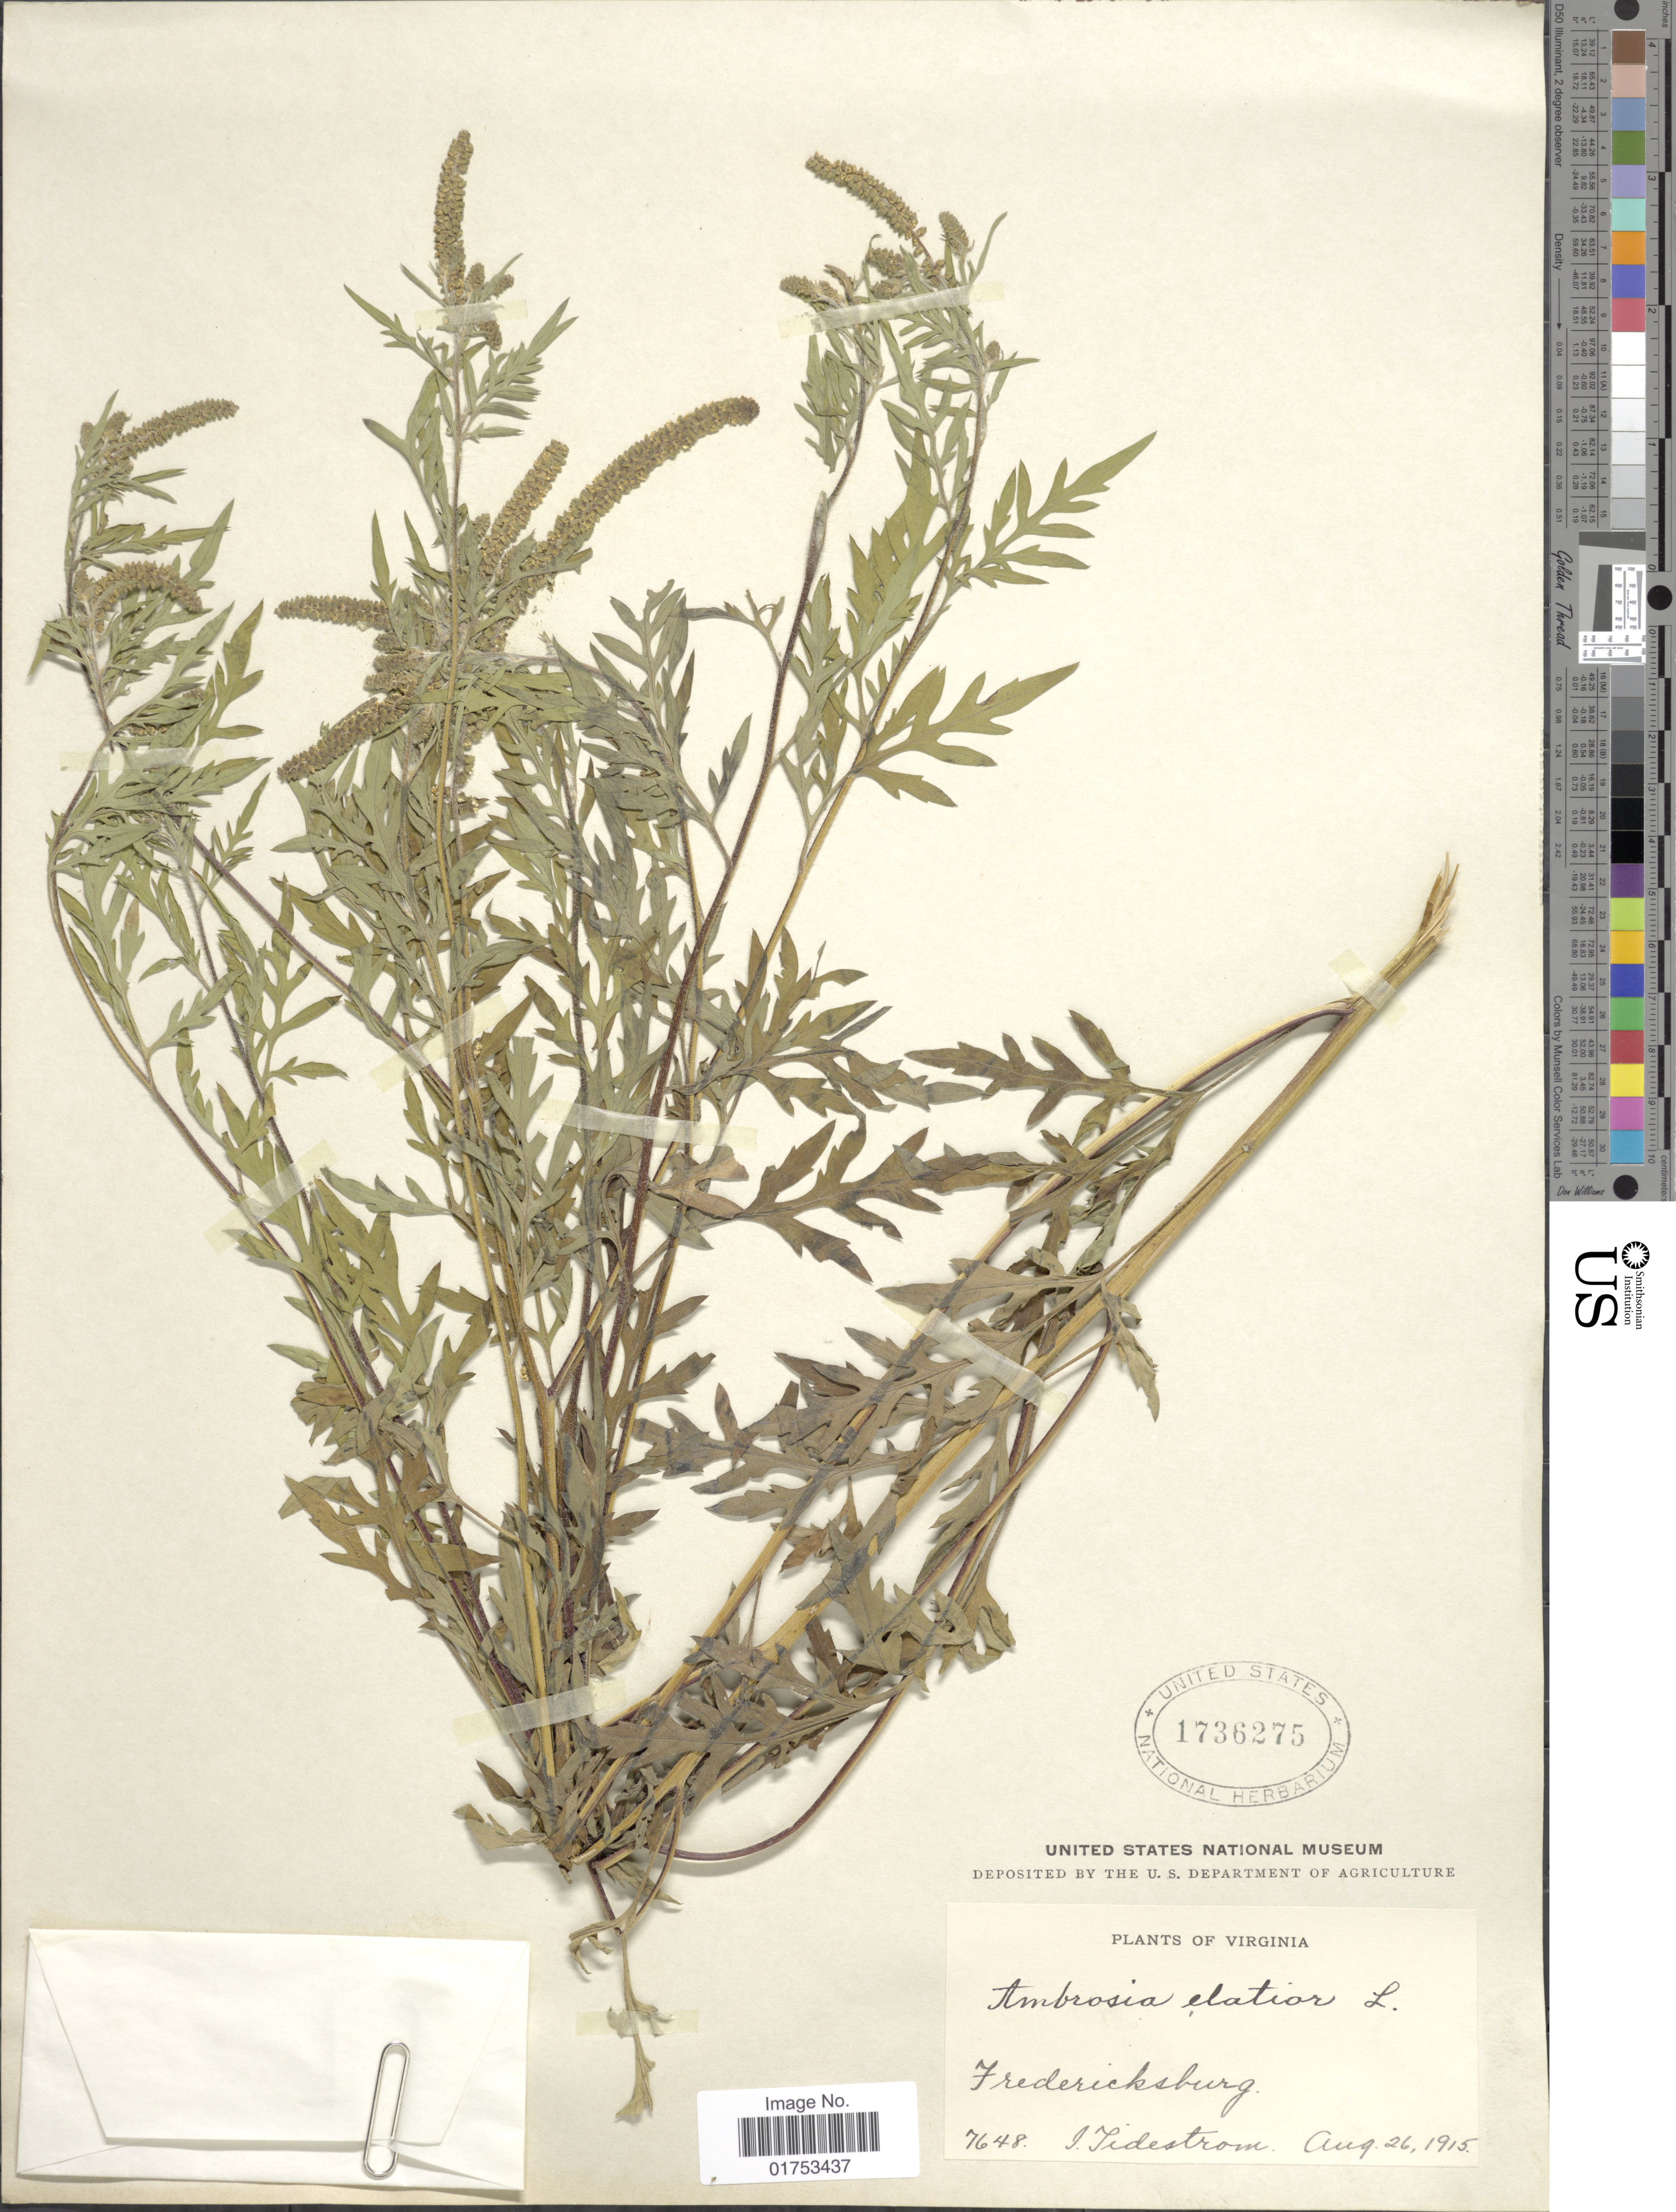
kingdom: Plantae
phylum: Tracheophyta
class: Magnoliopsida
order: Asterales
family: Asteraceae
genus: Ambrosia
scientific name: Ambrosia elatior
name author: L.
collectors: I. F. Tidestrom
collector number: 7648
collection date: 1915-08-26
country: United States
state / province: Virginia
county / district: City of Fredericksburg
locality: Fredericksburg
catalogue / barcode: US 1736275